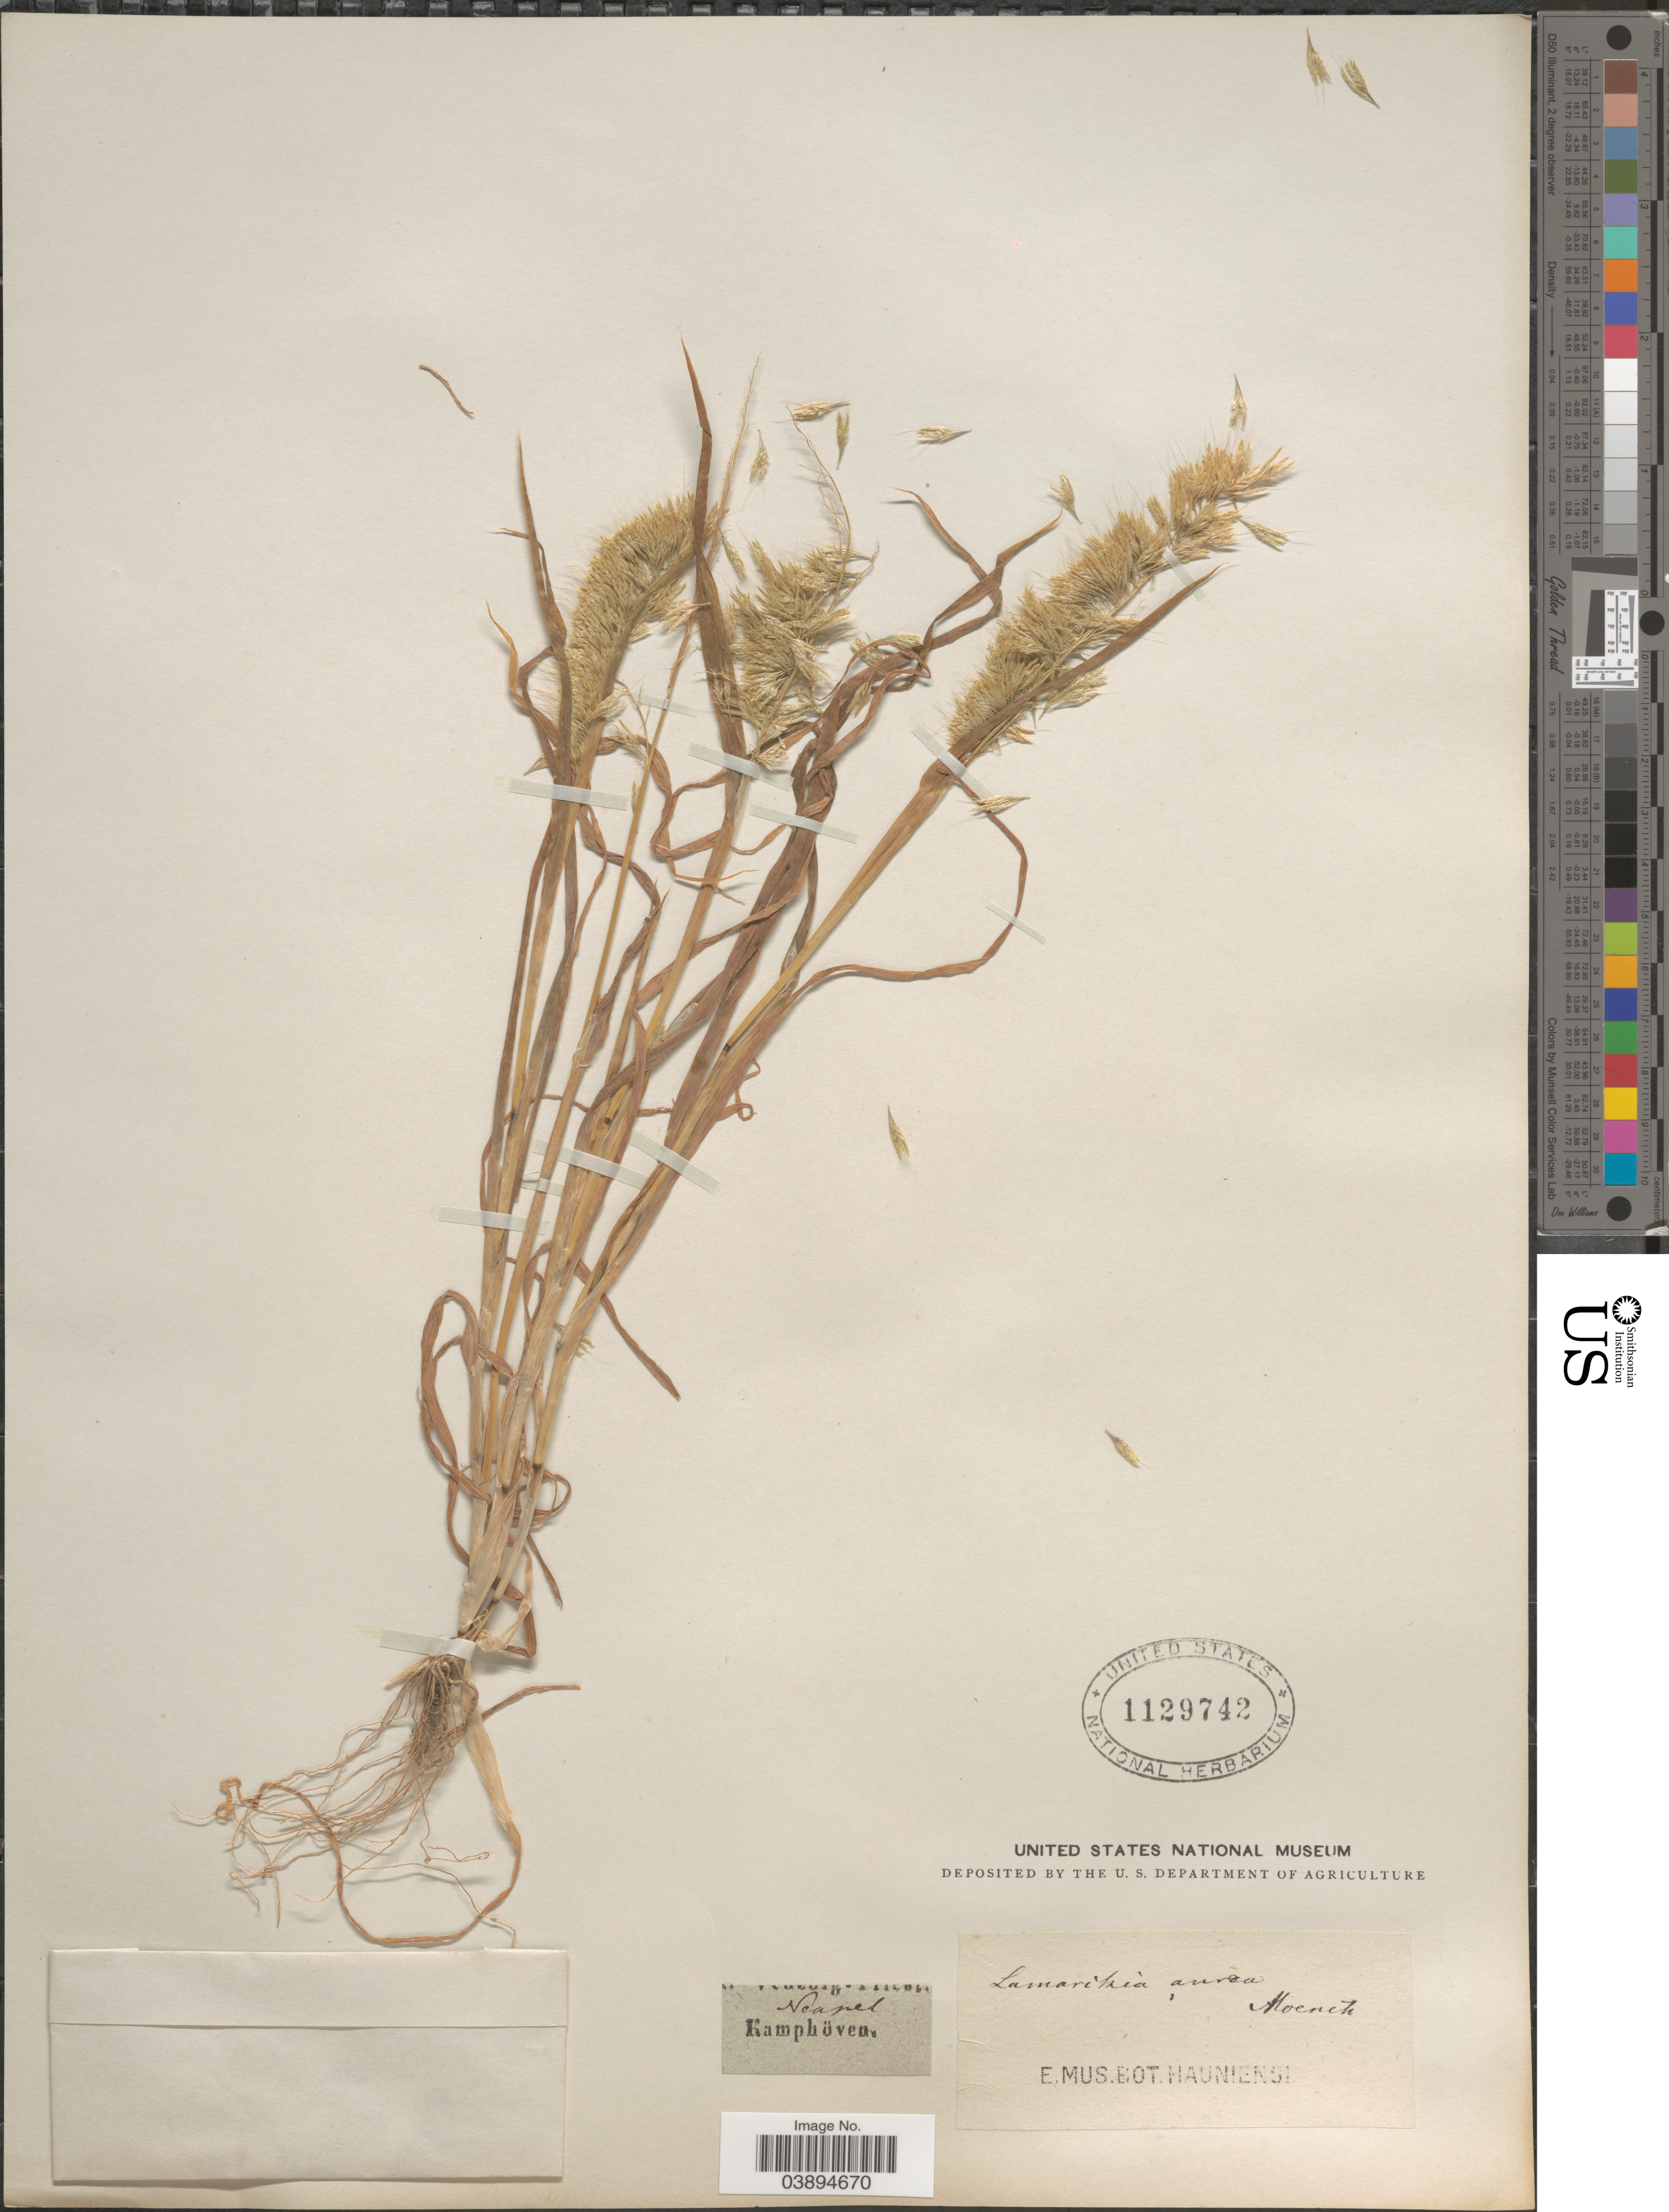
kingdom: Plantae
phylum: Tracheophyta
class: Liliopsida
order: Poales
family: Poaceae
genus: Lamarckia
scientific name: Lamarckia aurea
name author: (L.) Moench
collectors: Kamphöven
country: Italy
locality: Neapel.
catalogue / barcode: US 1129742